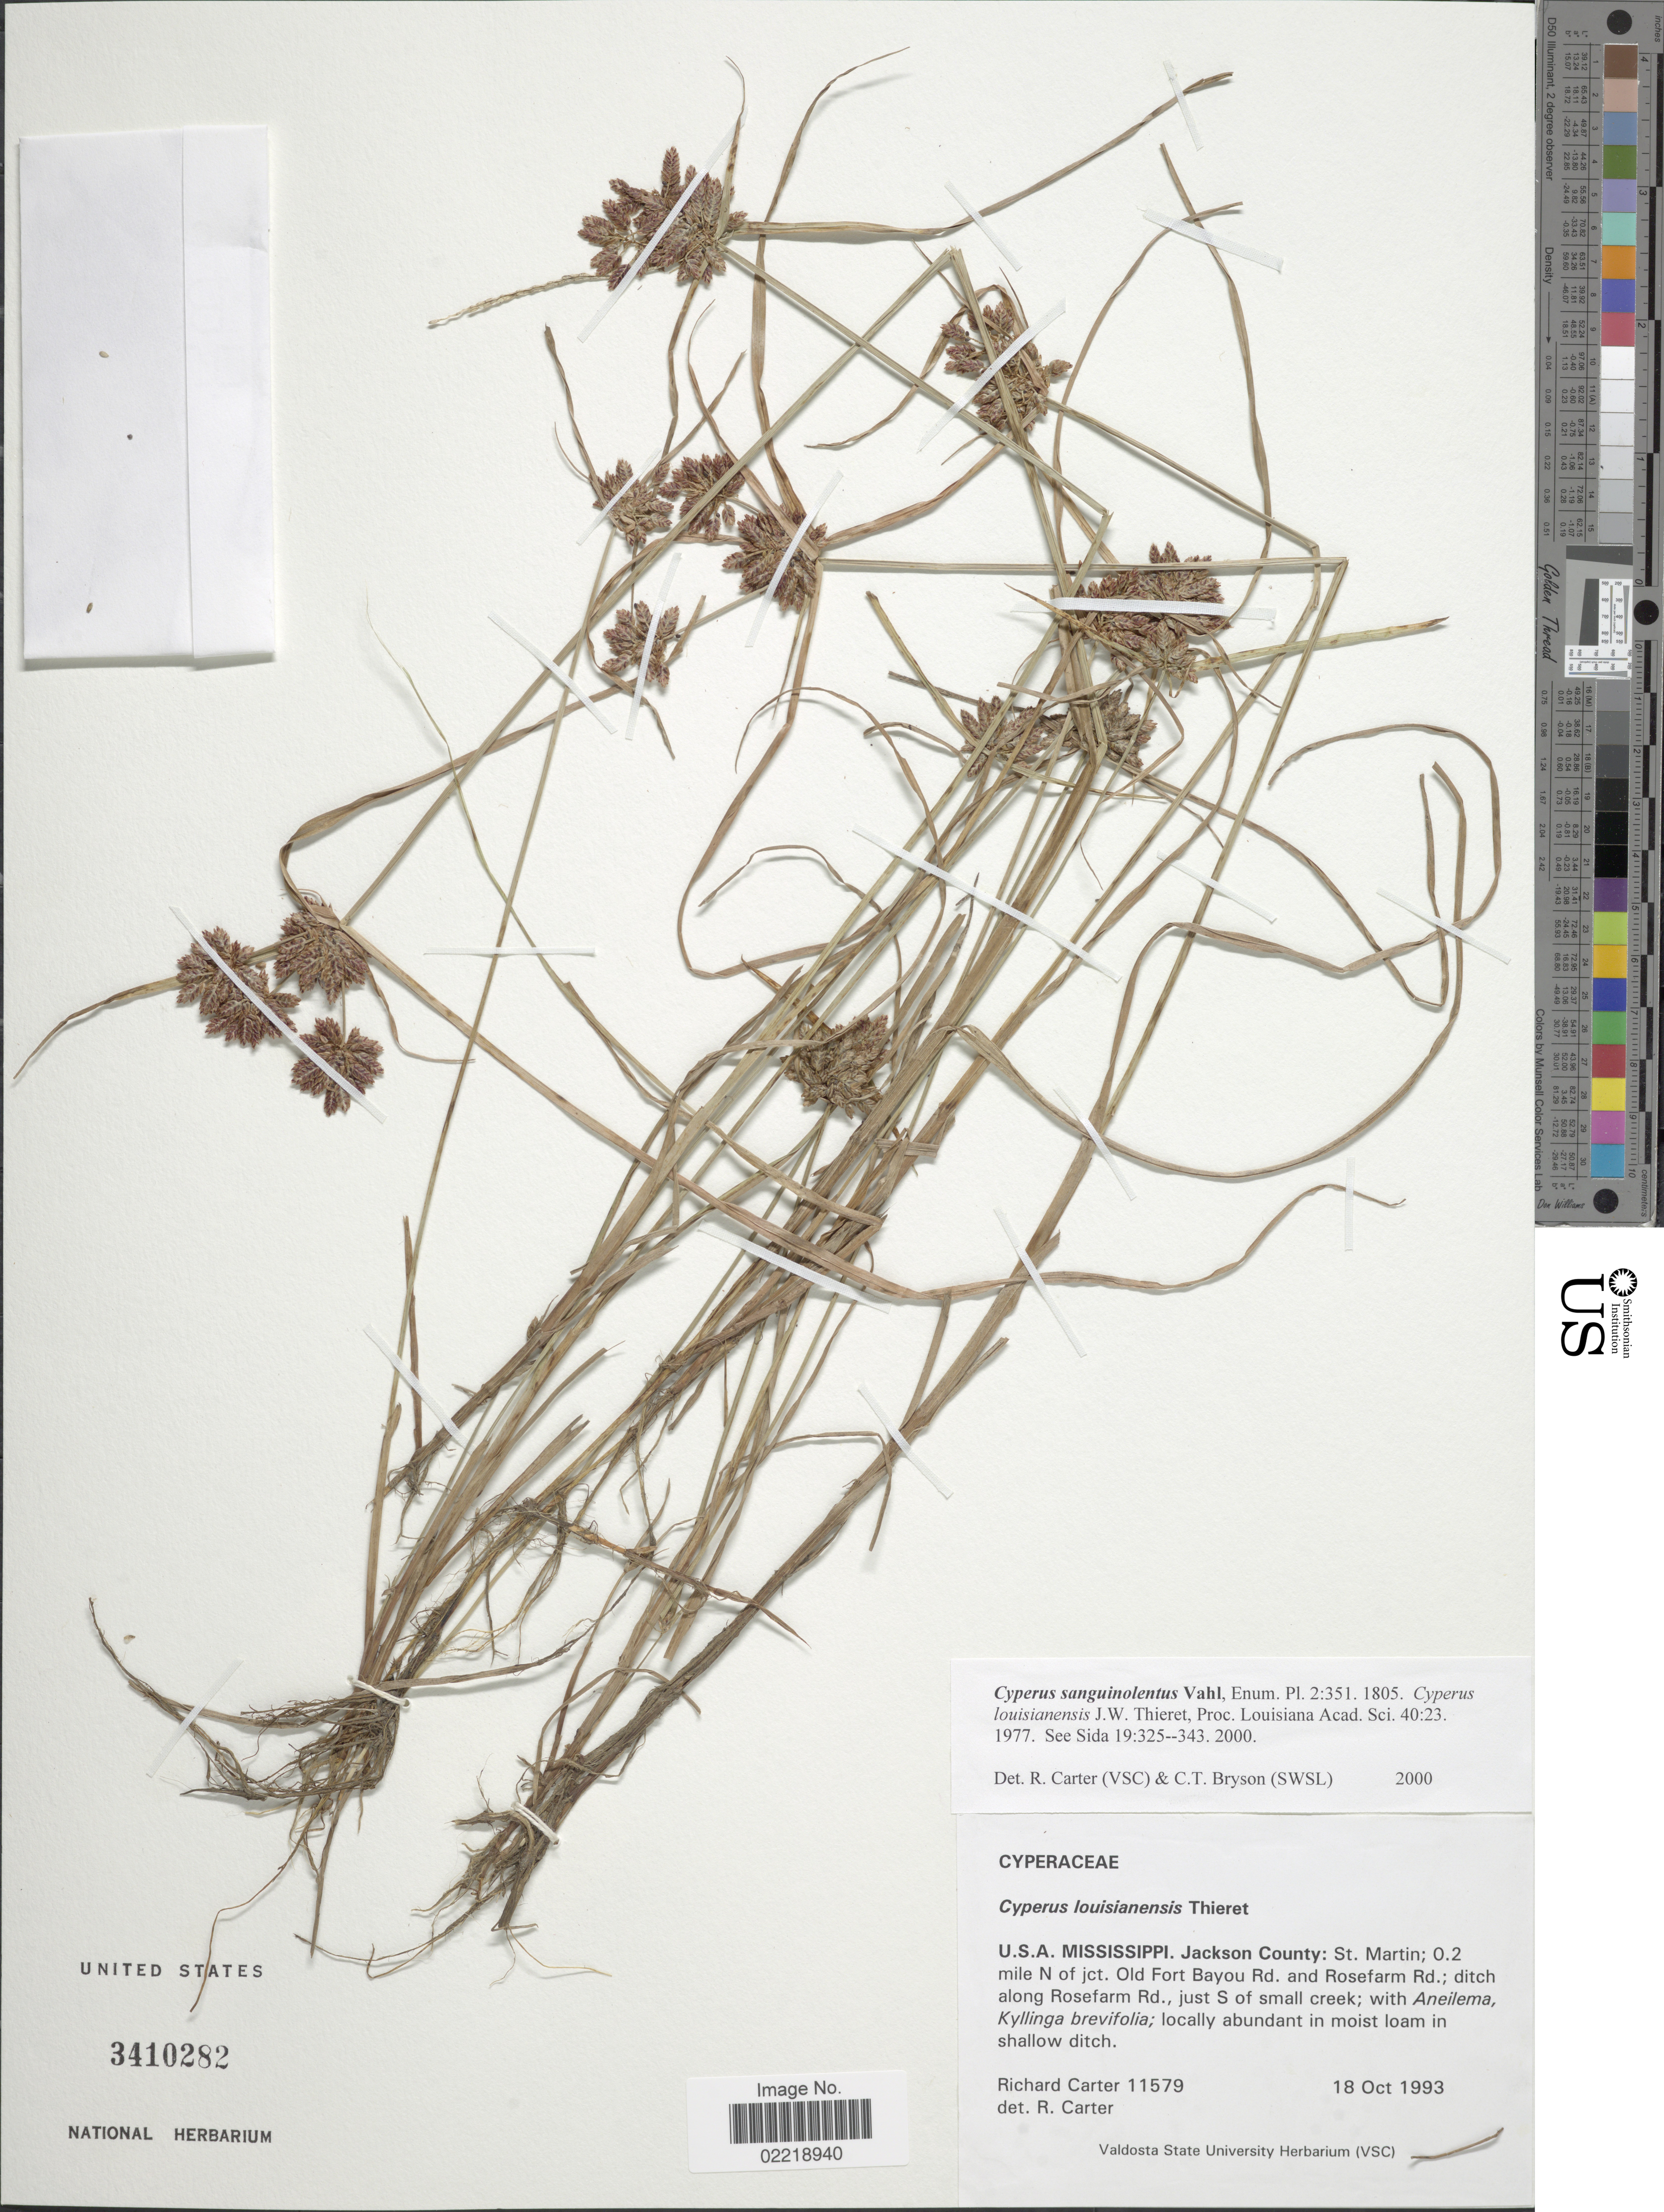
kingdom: Plantae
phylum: Tracheophyta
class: Liliopsida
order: Poales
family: Cyperaceae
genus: Cyperus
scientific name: Cyperus sanguinolentus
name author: Vahl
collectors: R. Carter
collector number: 11579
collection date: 1993-10-18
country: United States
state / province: Mississippi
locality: Jackson County: St Martin; 0.2 mile N of jct. Old Fort Bayou Rd. and Rosefarm Rd; ditch along Rosefarm Rd., just S of small creek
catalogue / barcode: US 3410282